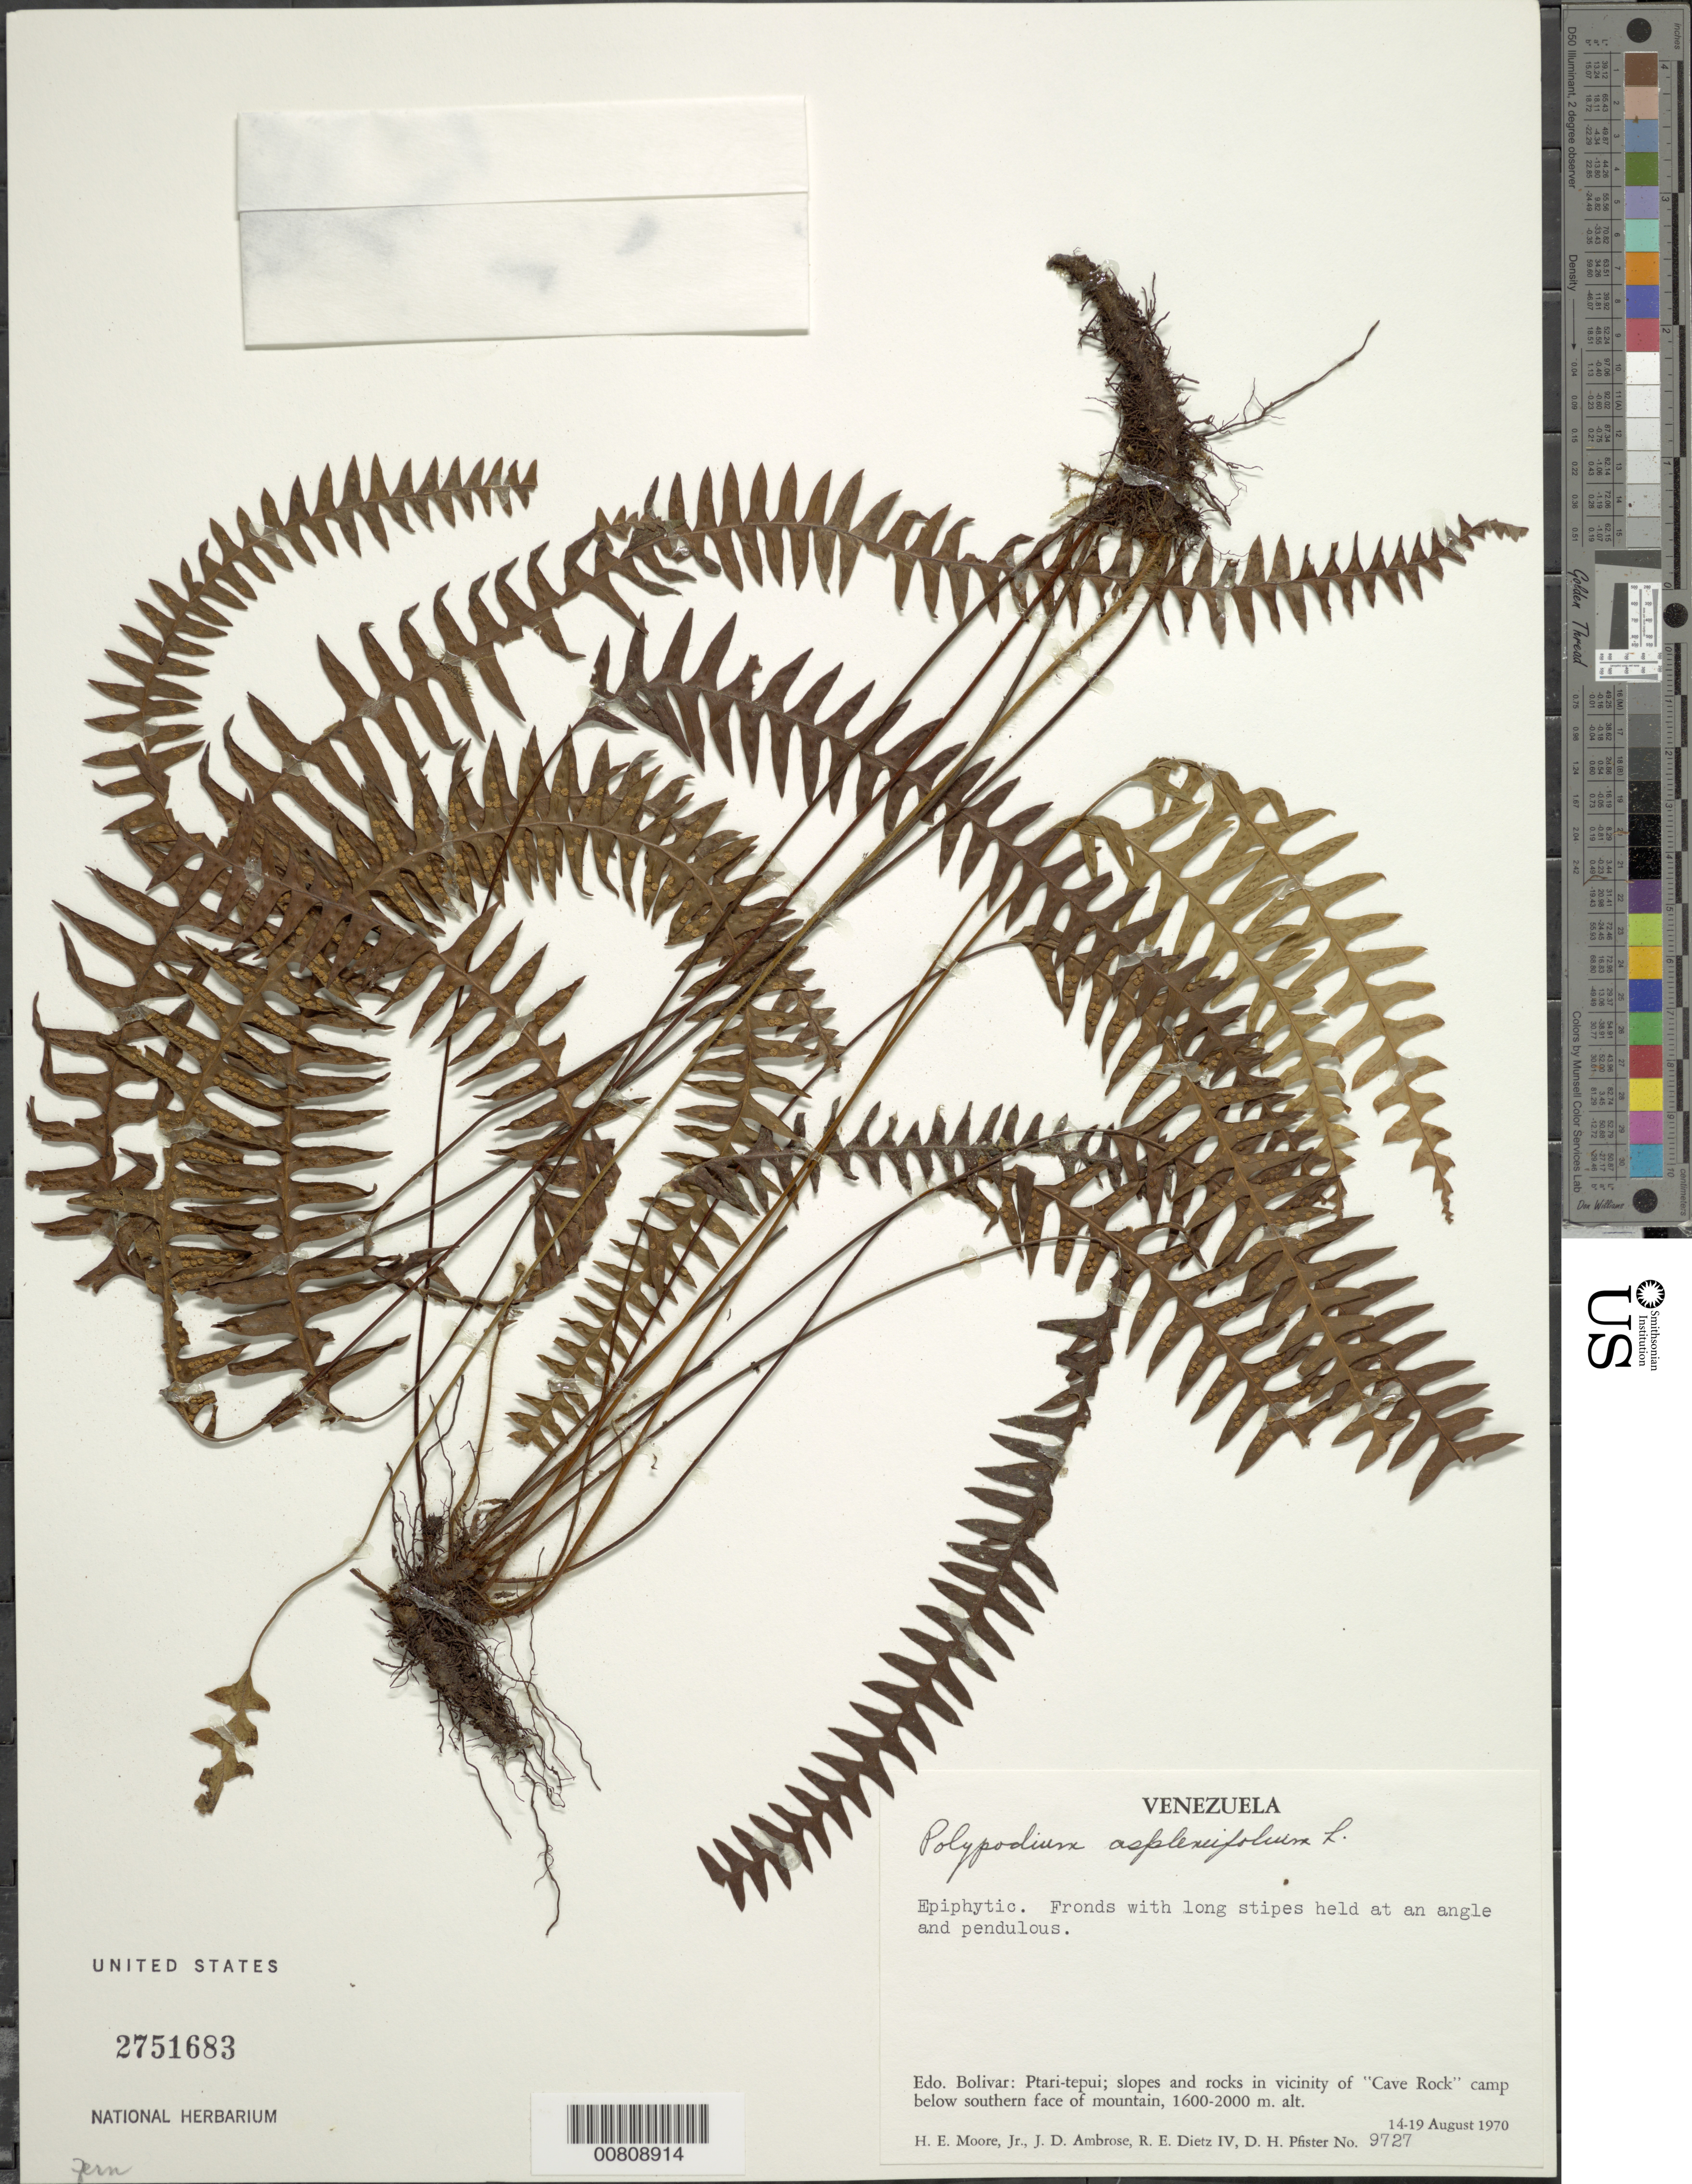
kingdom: Plantae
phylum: Tracheophyta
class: Polypodiopsida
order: Polypodiales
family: Polypodiaceae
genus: Terpsichore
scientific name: Terpsichore asplenifolia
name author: (L.) A.R. Sm.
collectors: H. E. Moore, J. D. Ambrose, R. Dietz & D. H. Pfister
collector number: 9727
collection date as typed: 14-Aug-70 to 19-Aug-70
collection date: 1970-08-14/1970-08-19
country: Venezuela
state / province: Bolívar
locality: Ptari-tepuí, vicinity of "Cave Rock" camp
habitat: Slopes and rocks below southern face of mountain; among mosses on tree trunks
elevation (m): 1600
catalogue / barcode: US 2751683